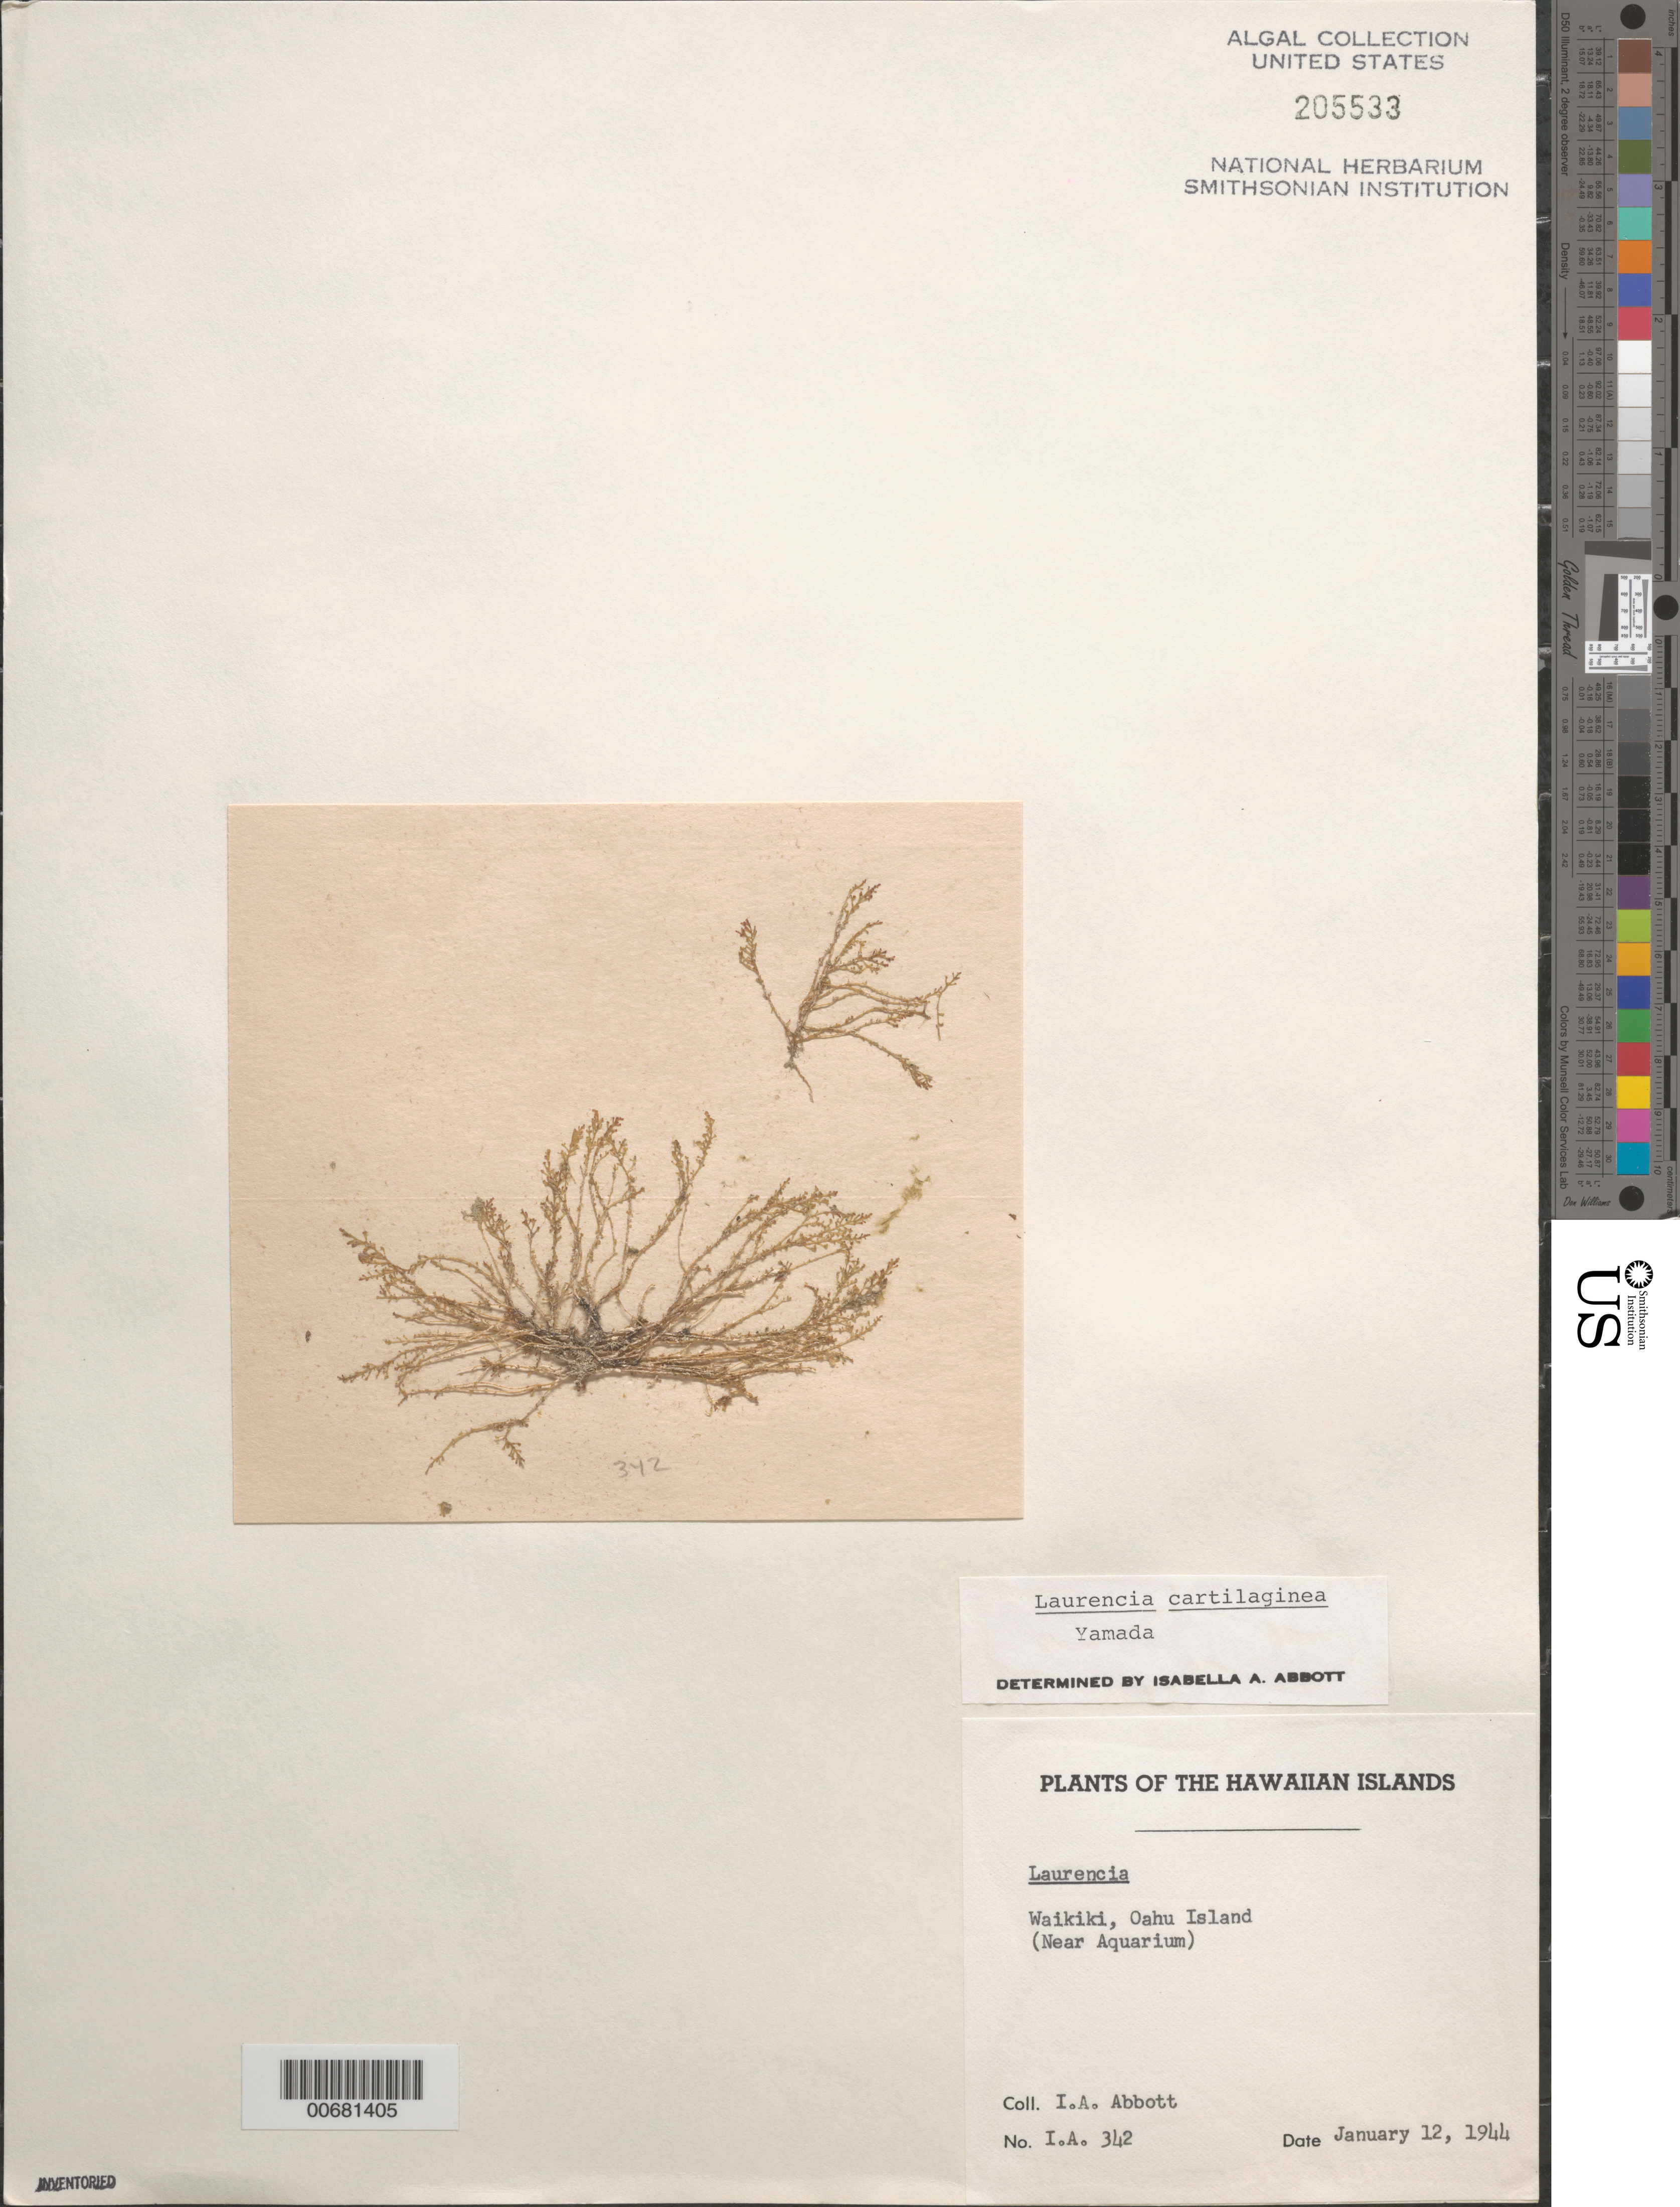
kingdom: Plantae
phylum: Rhodophyta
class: Florideophyceae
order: Ceramiales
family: Rhodomelaceae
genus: Chondrophycus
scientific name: Chondrophycus cartilaginea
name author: (C. Agardh) Garbary & J.T. Harper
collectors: I. A. Abbott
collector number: IAA 342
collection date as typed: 12 Jan 1944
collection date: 1944-01-12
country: United States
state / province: Hawaii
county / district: Honolulu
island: Oahu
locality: Waikiki near Aquarium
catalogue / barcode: US 205533